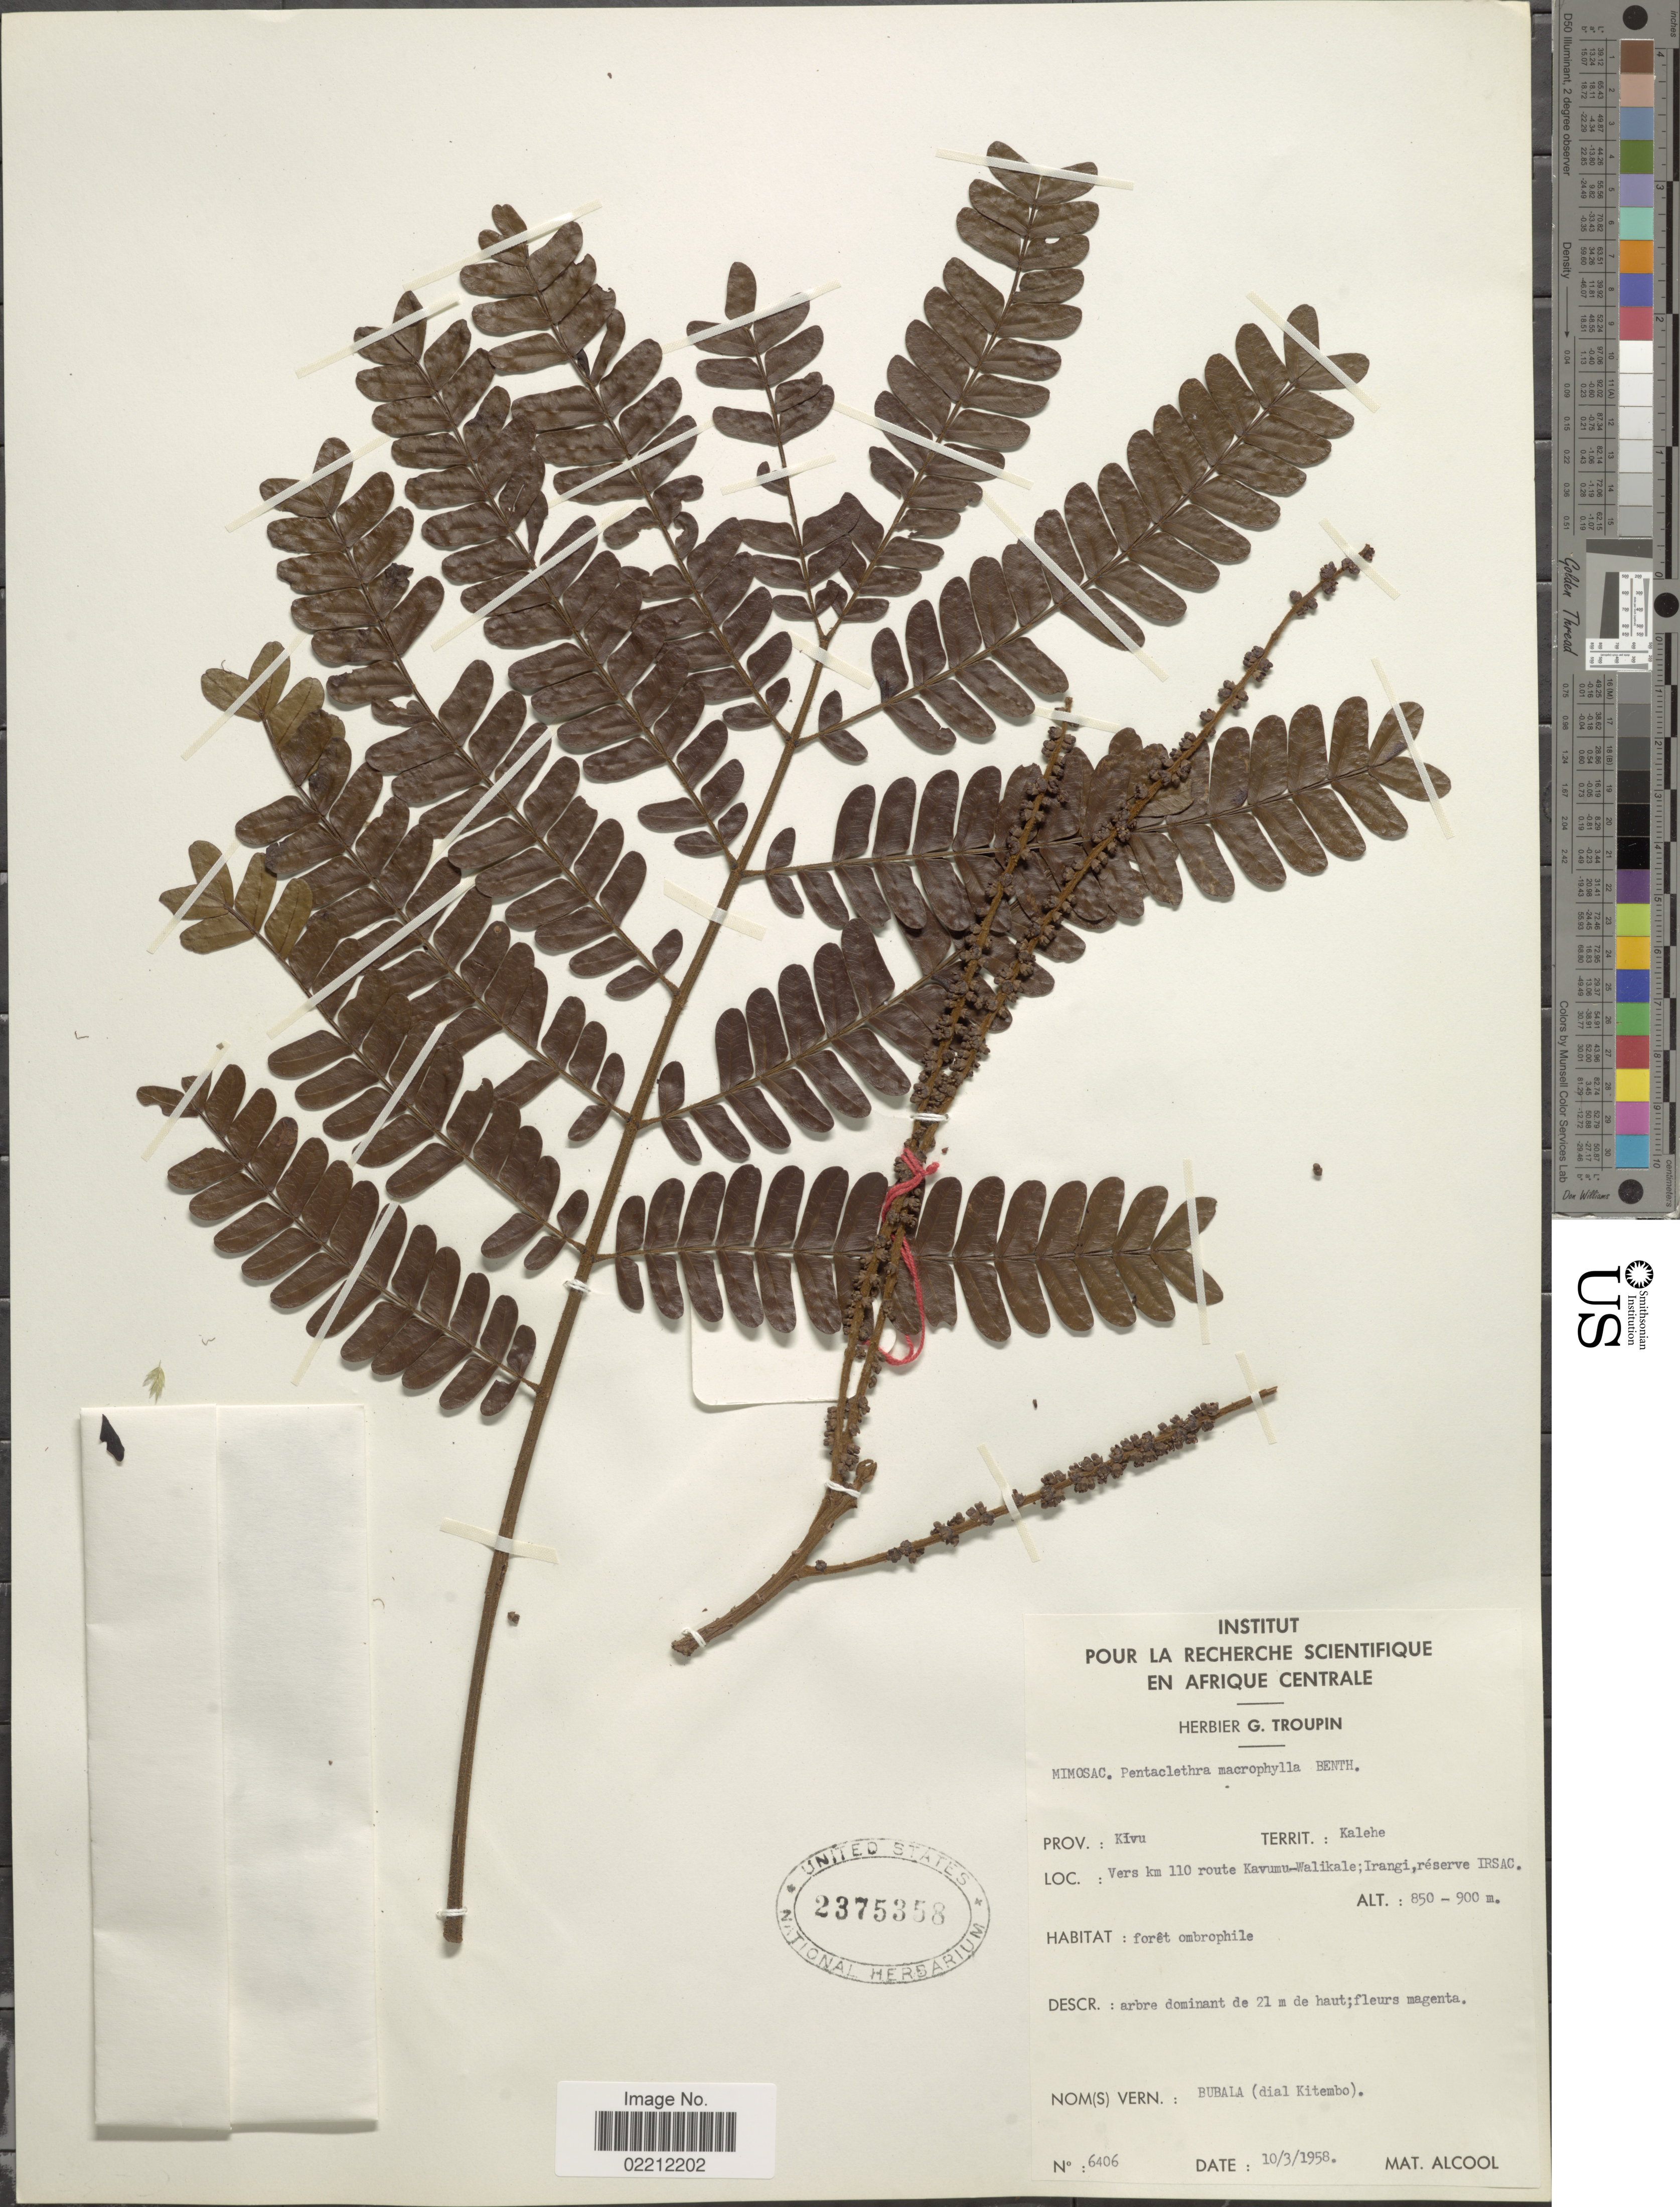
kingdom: Plantae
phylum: Tracheophyta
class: Magnoliopsida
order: Fabales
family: Fabaceae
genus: Pentaclethra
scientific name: Pentaclethra macrophylla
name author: Benth.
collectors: ex herb. G. Troupin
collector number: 6406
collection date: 1958-03-10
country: Congo, Democratic Republic of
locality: Prov.: Kivu, Territ: Kalehe, Vers km 110 route Kavumu-Walikale; Irangi. reserve IRSAC.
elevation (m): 850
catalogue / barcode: US 2375358